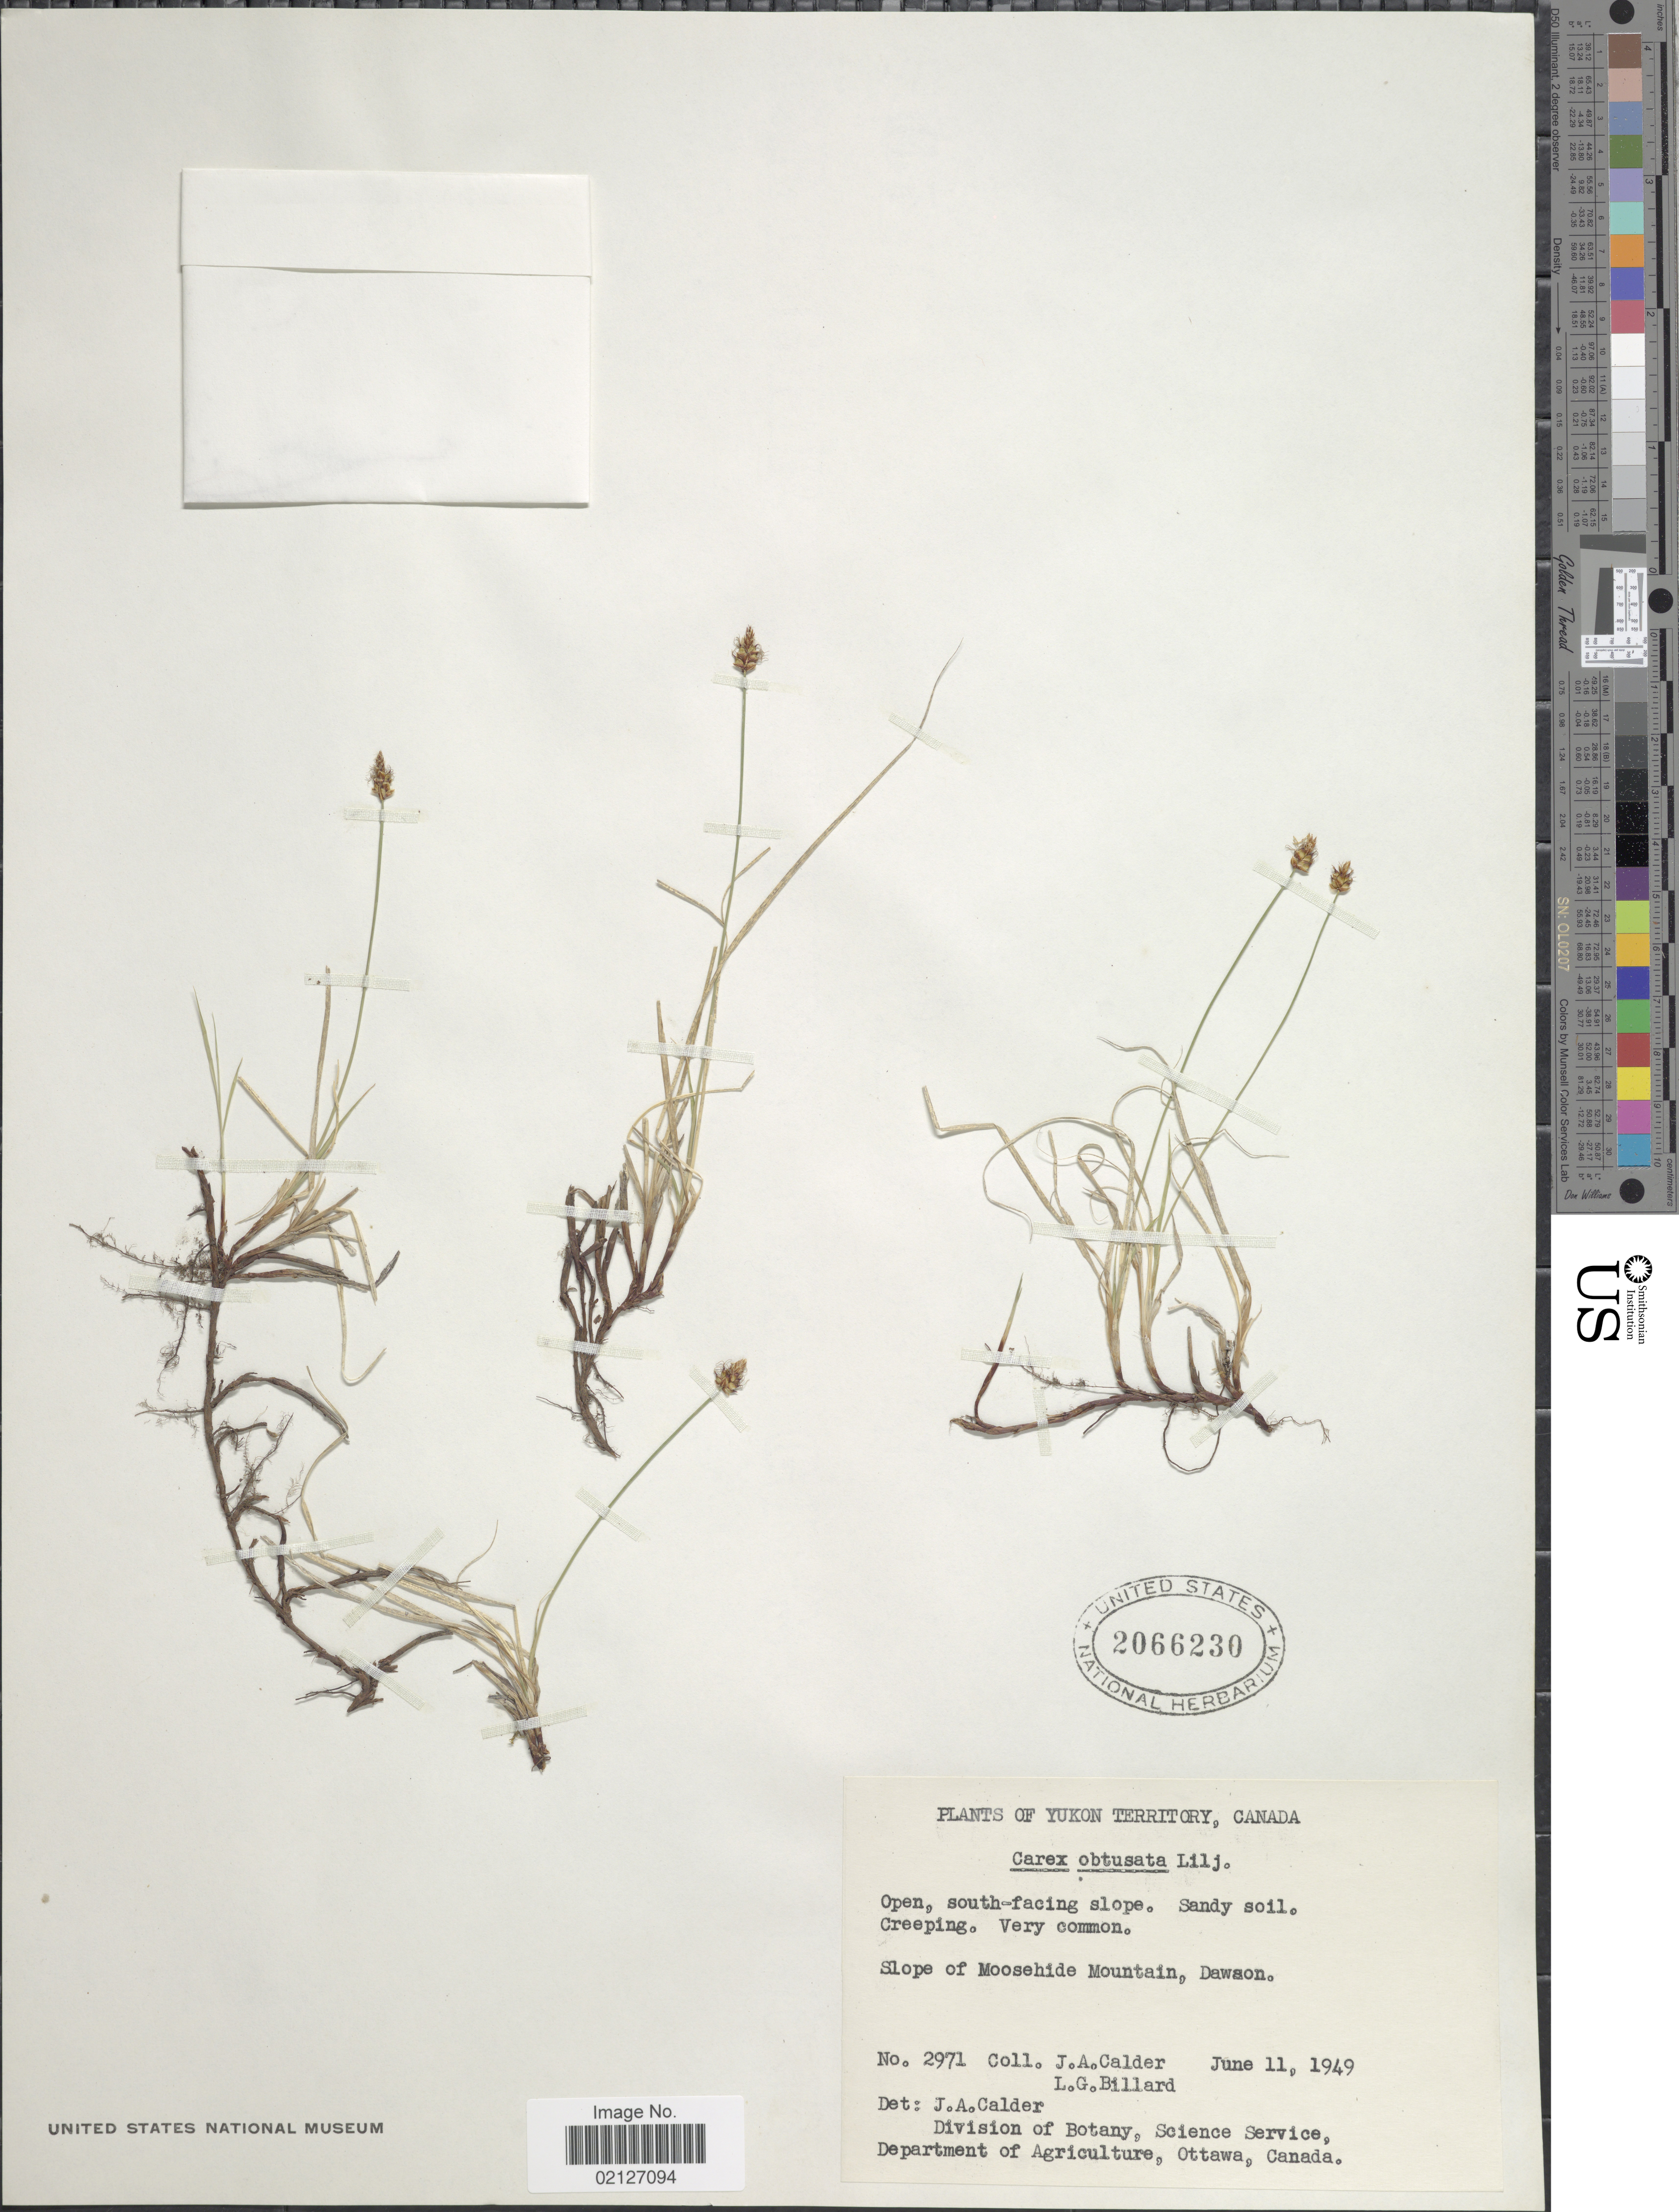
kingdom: Plantae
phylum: Tracheophyta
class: Liliopsida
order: Poales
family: Cyperaceae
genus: Carex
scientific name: Carex obtusata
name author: Lilj.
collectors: J. A. Calder & L. Billard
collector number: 2971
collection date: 1949-06-11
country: Canada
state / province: Yukon Territory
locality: Open, south-faing slope, slope of Moosehide Mountain,Dawson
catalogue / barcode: US 2066230